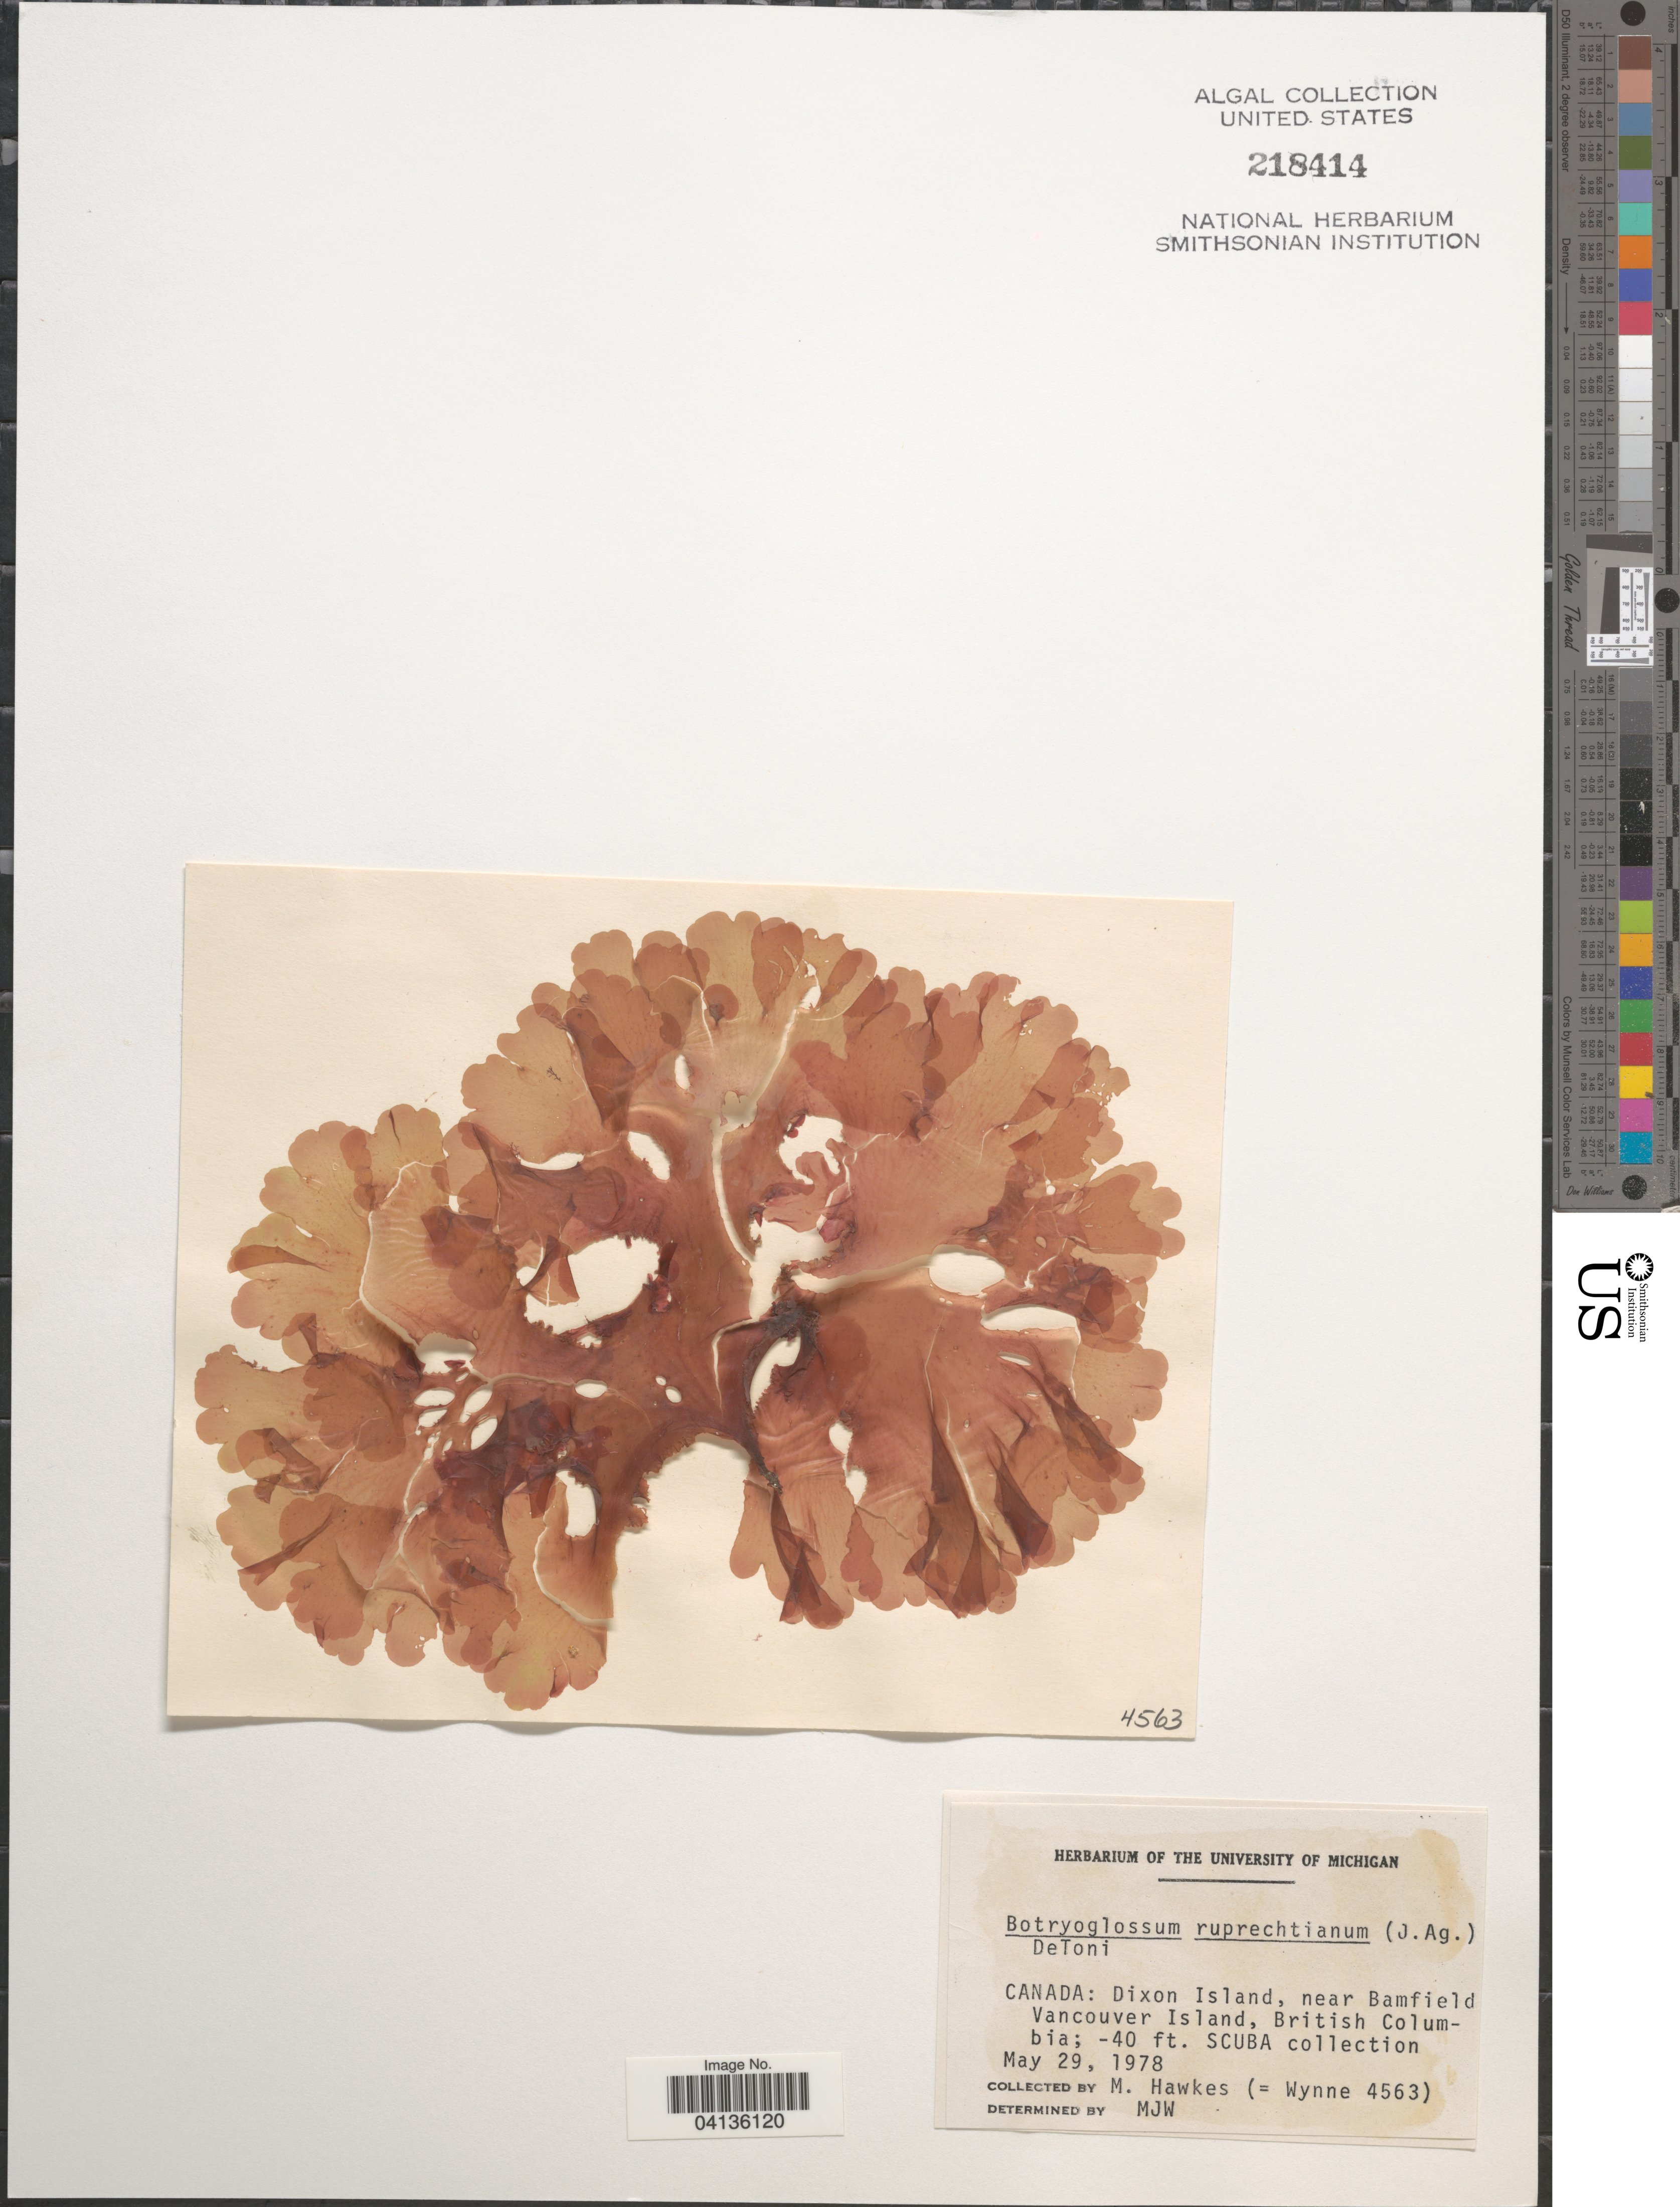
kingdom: Plantae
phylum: Rhodophyta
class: Florideophyceae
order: Ceramiales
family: Delesseriaceae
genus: Cryptopleura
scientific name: Cryptopleura ruprechtiana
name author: (J. Agardh) Kylin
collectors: M. W. Hawkes & Wynne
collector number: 4563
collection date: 1978-05-29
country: Canada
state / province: British Columbia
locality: Dixon Island, near Bamfield Vancouver Island.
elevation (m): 12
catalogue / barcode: US 218414